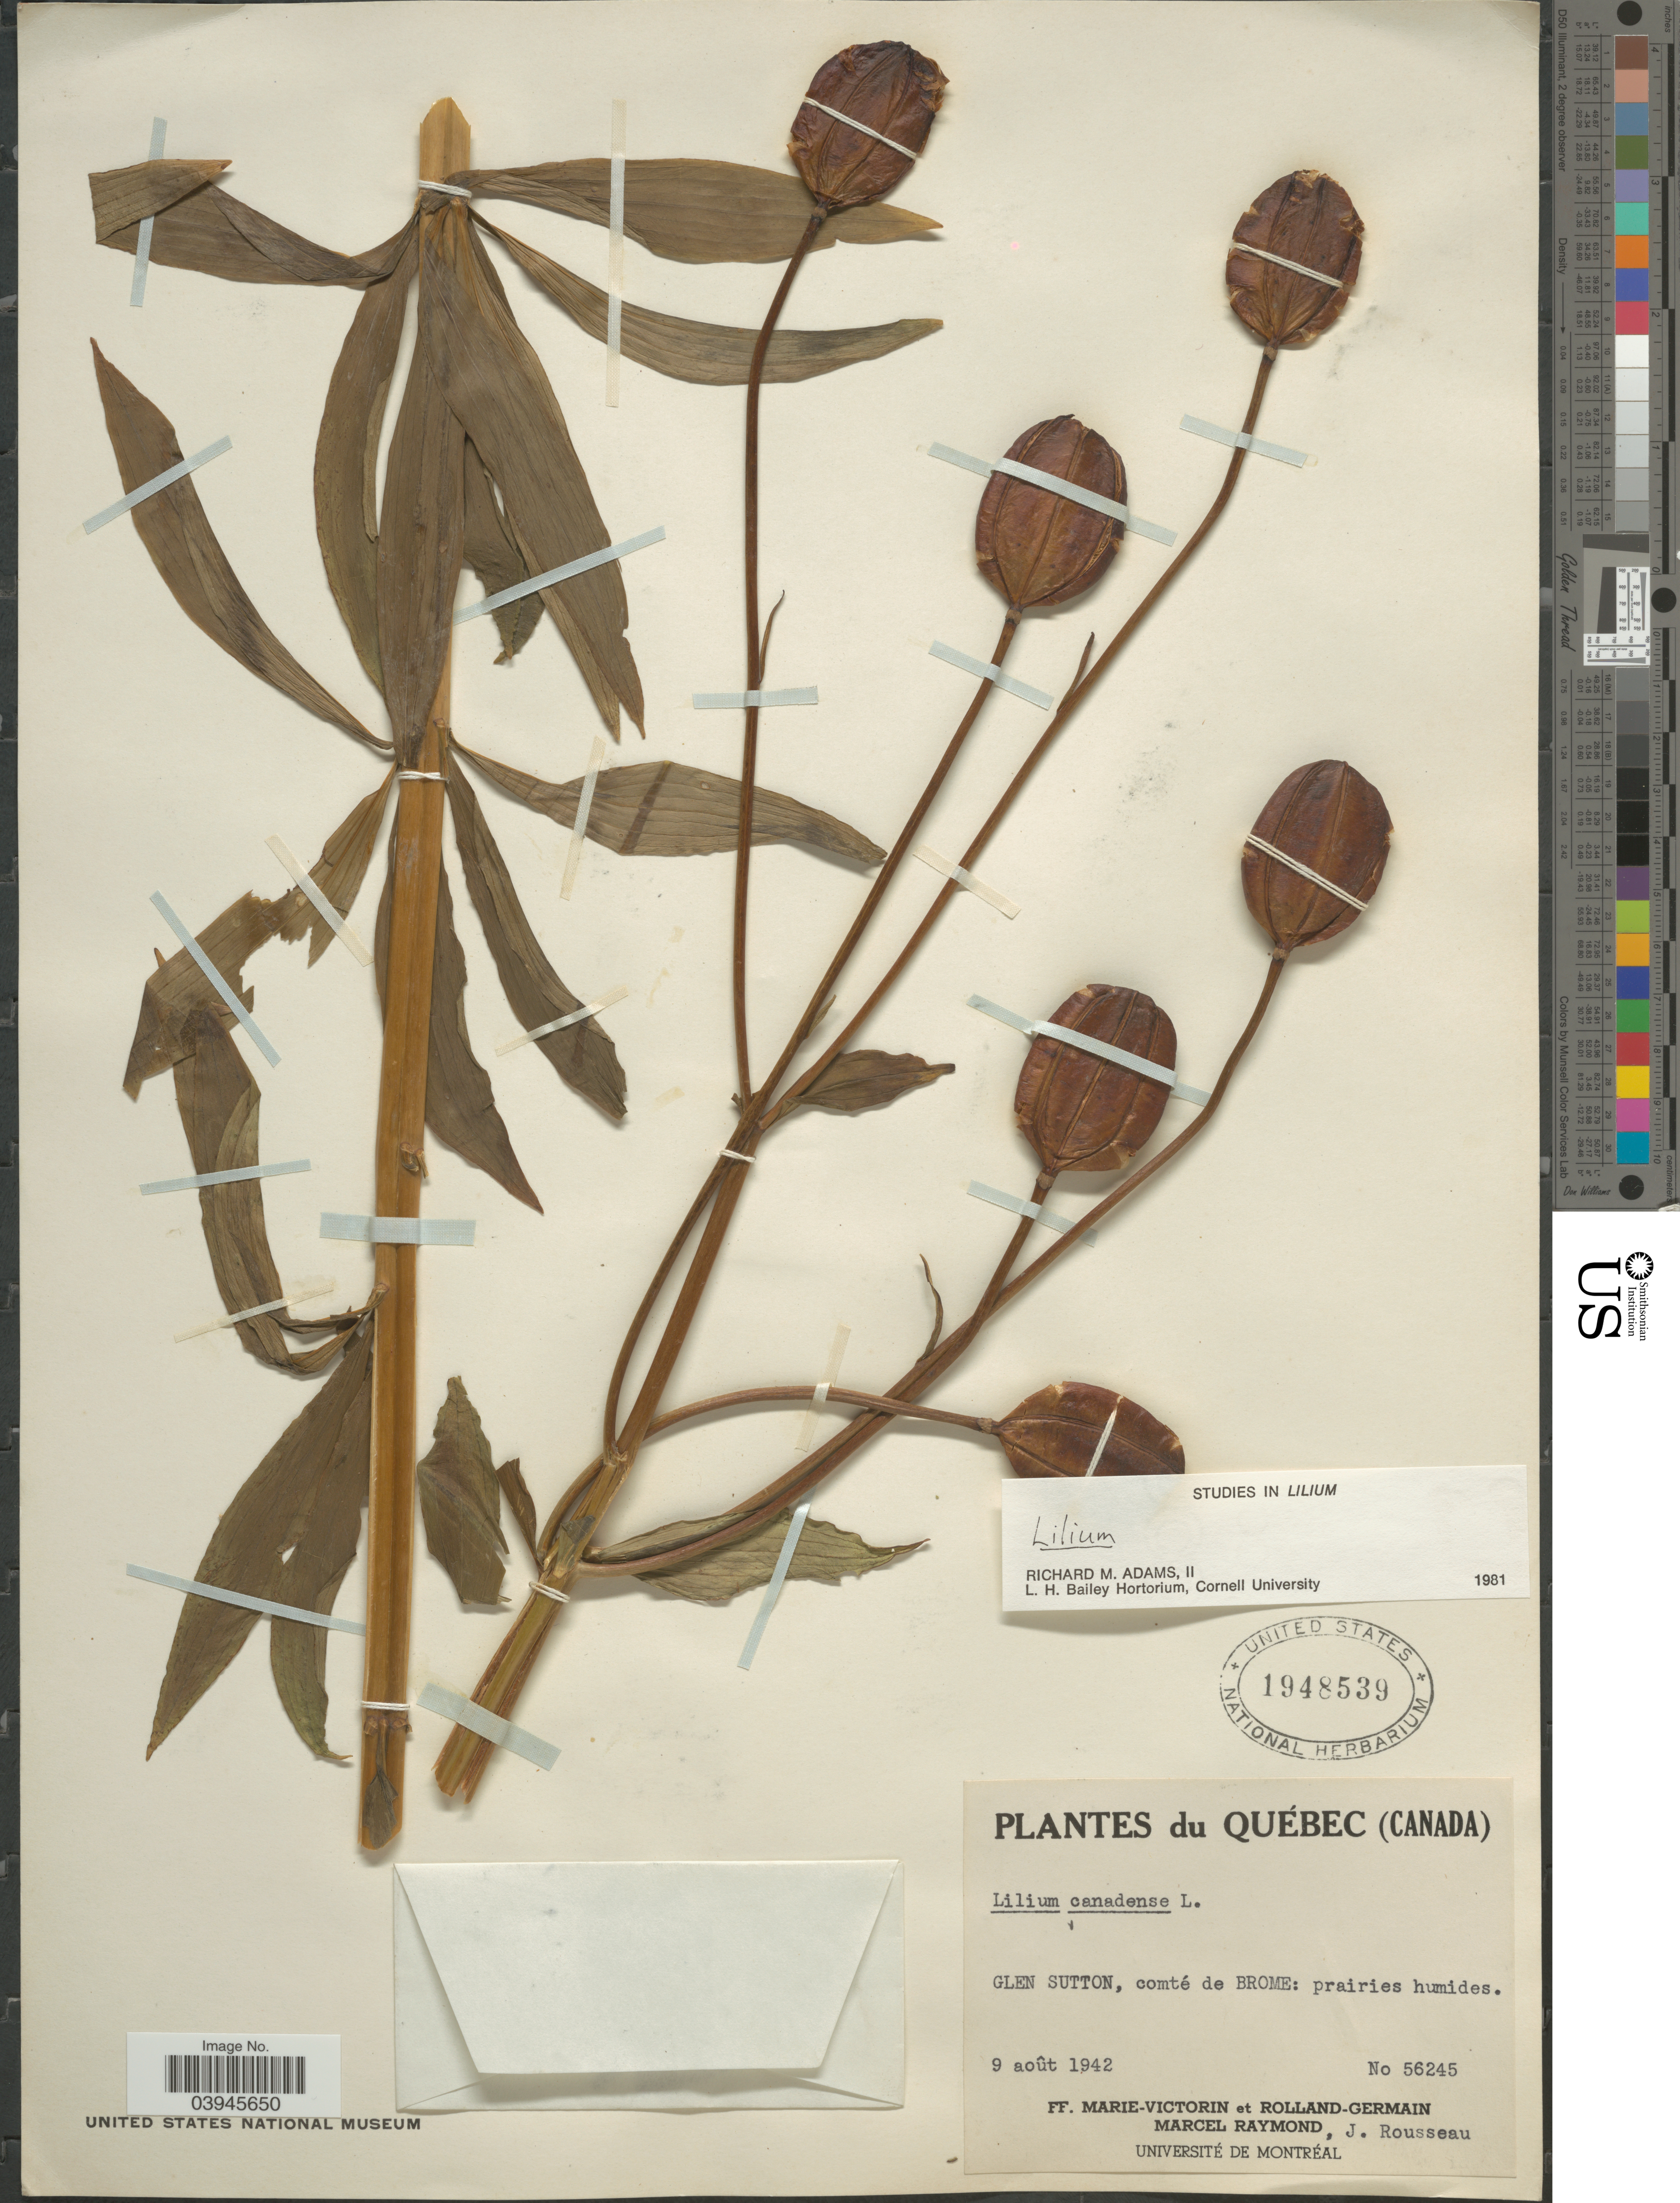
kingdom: Plantae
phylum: Tracheophyta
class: Liliopsida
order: Liliales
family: Liliaceae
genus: Lilium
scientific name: Lilium canadense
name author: L.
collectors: F. Marie-Victorin, Rolland-Germain, M. Raymond & J. Rousseau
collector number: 56245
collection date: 1942-08-09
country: Canada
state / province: Quebec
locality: Glen Sutton, comté de Brome: prairies humides.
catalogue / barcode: US 1948539